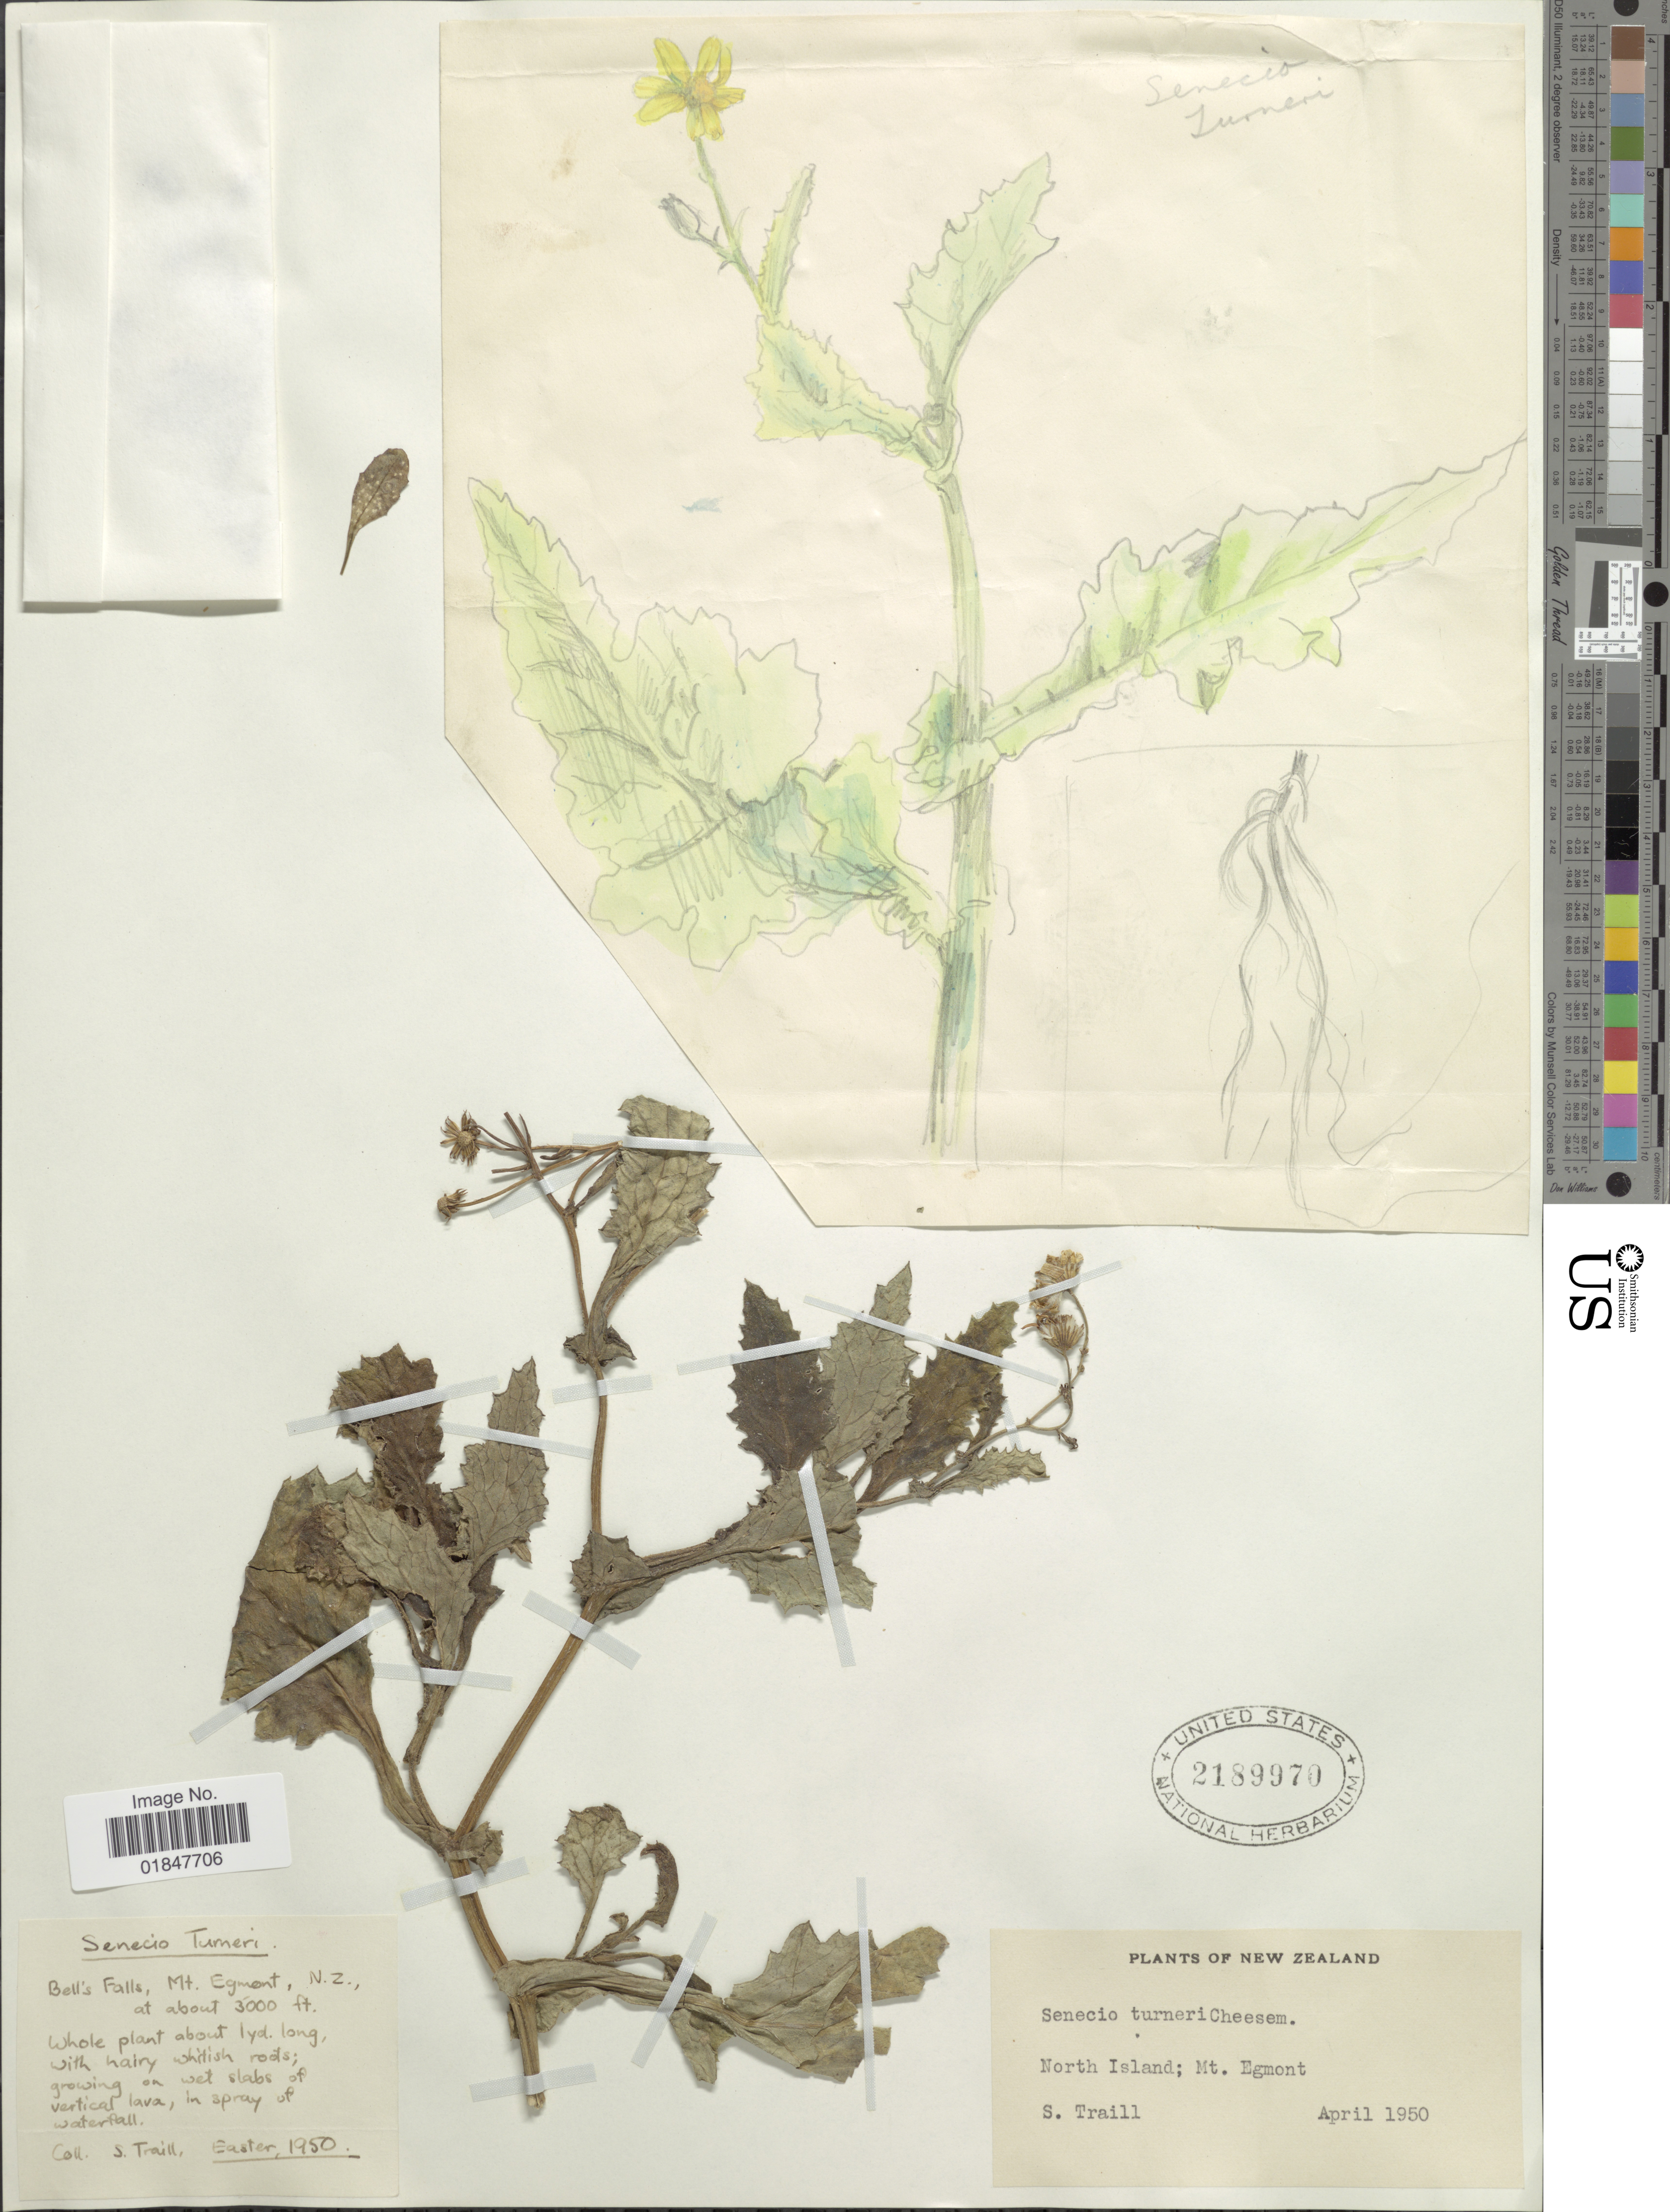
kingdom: Plantae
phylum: Tracheophyta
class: Magnoliopsida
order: Asterales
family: Asteraceae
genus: Brachyglottis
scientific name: Brachyglottis turneri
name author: (Cheeseman) C.J. Webb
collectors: S. Traill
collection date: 1950-04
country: New Zealand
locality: North Island; Mt. Egmont, Bell's Fa;;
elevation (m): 914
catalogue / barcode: US 2189970